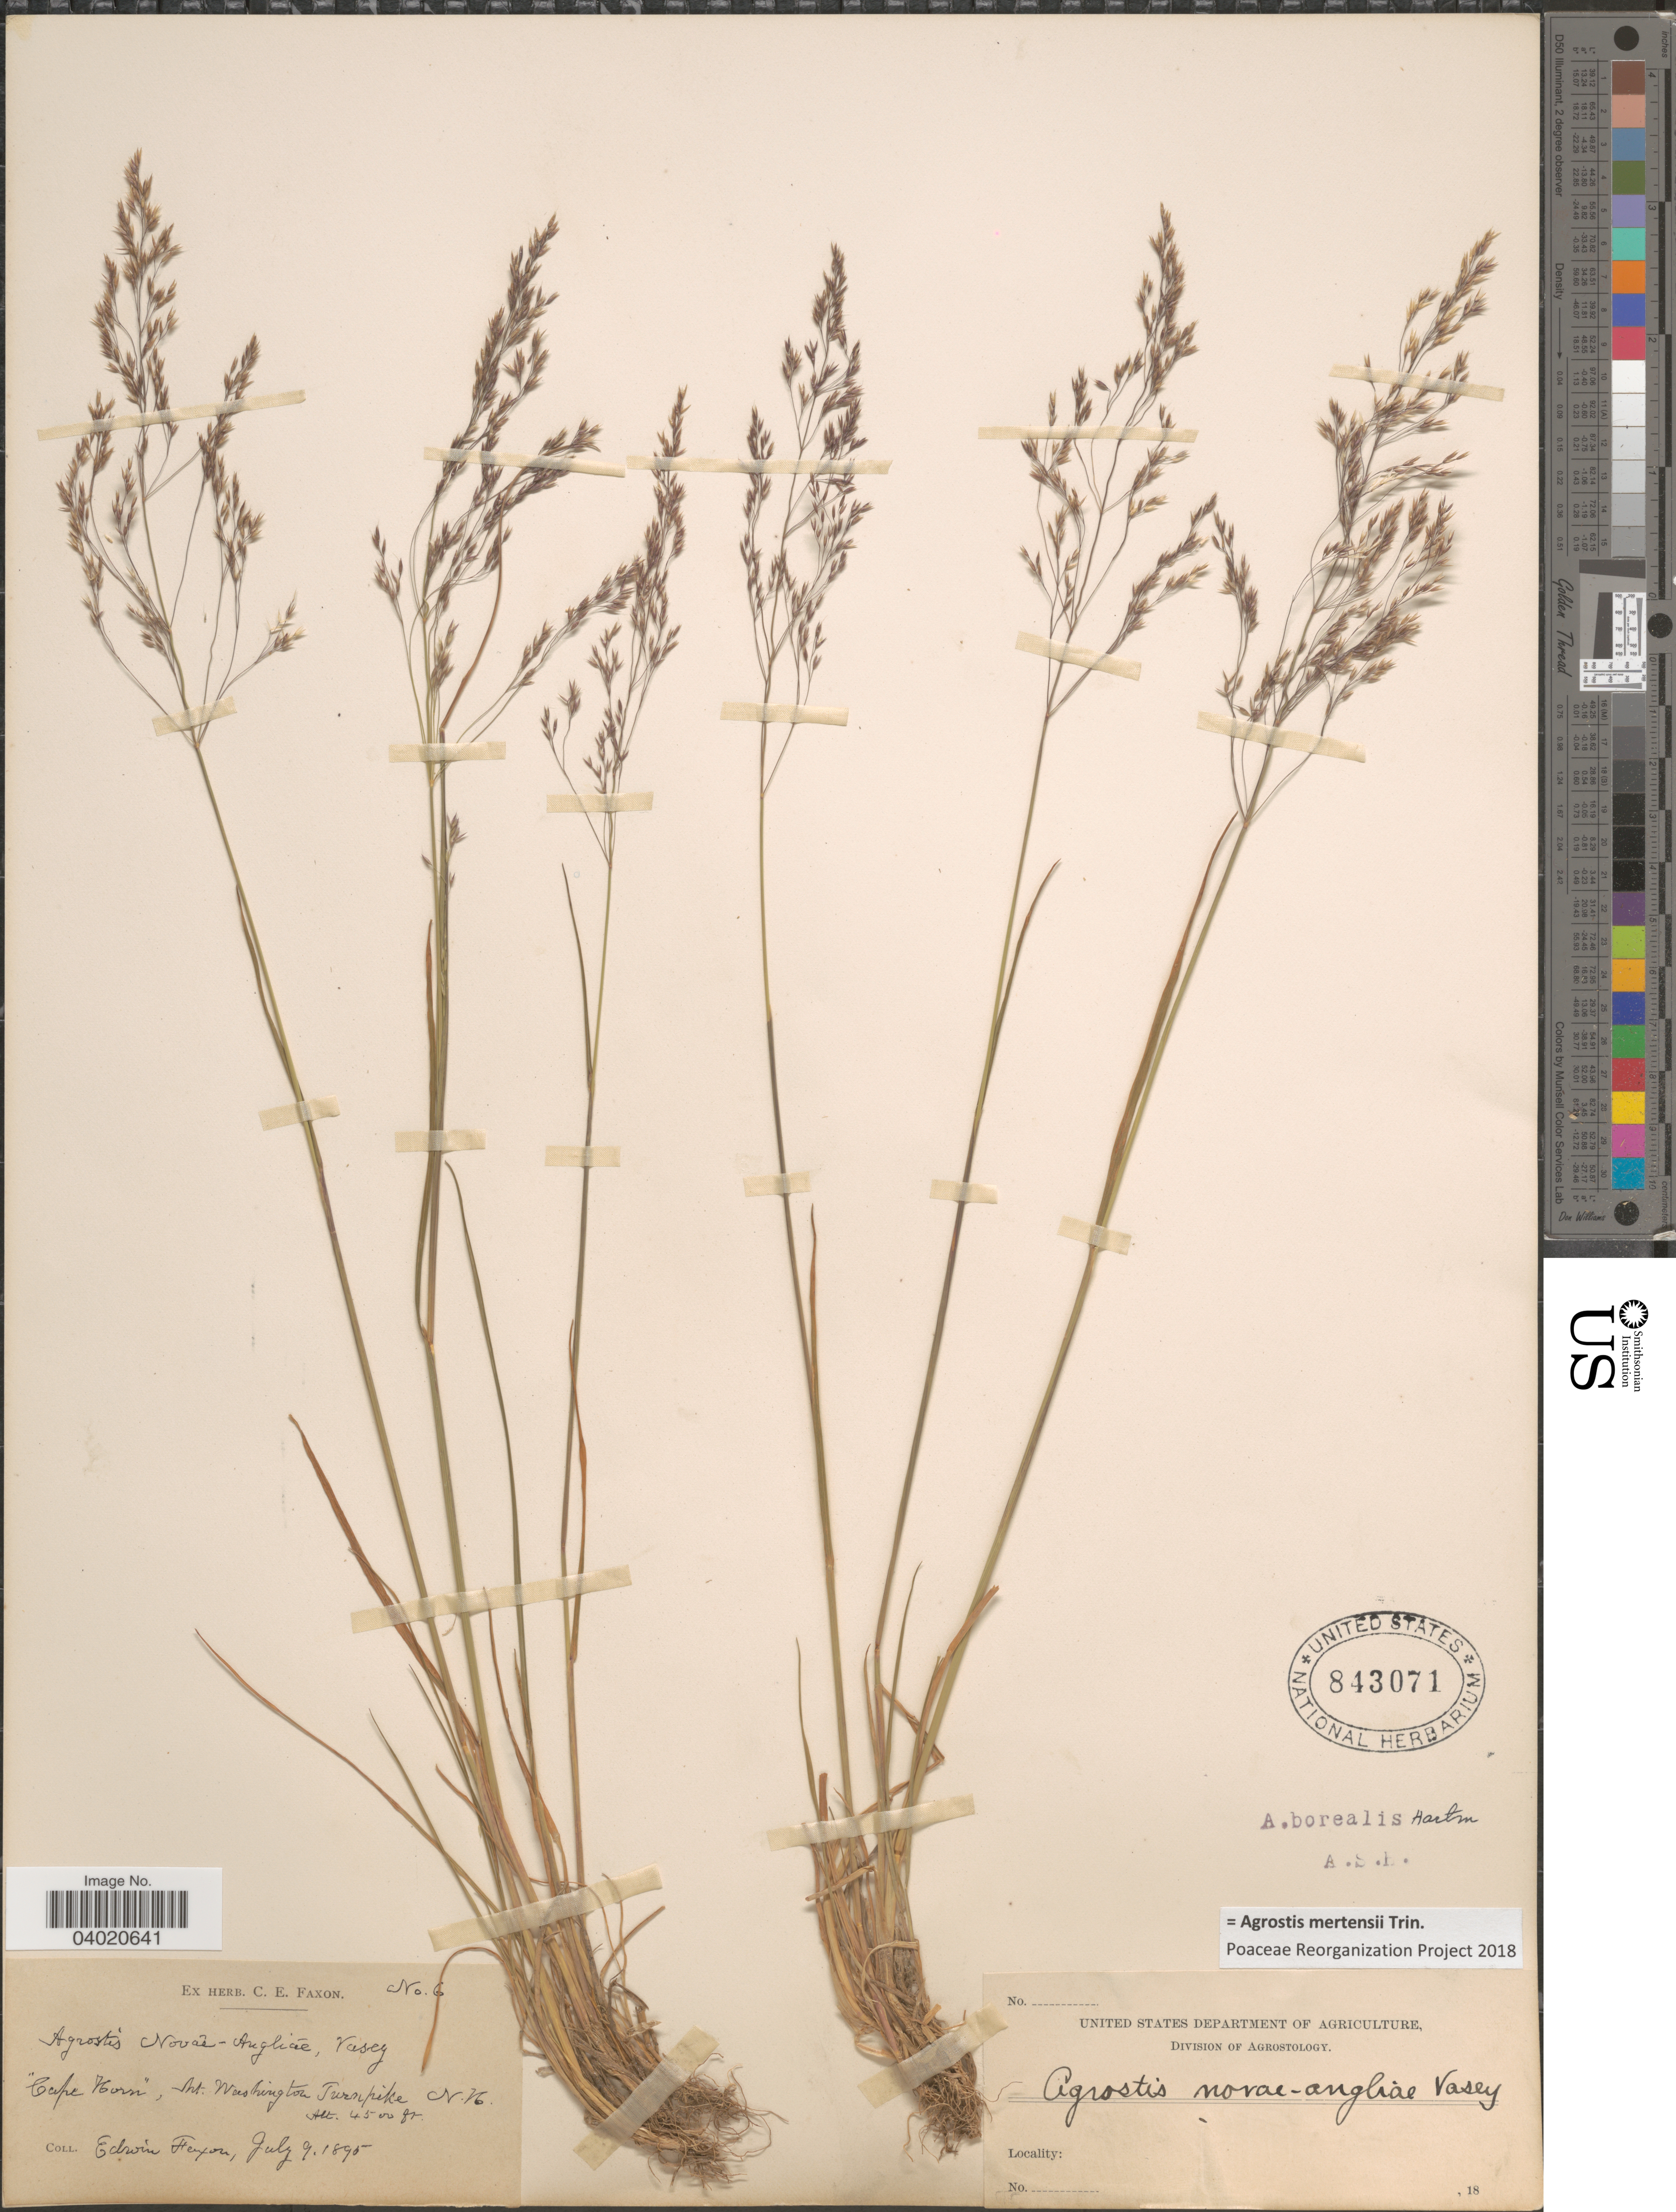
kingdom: Plantae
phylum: Tracheophyta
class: Liliopsida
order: Poales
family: Poaceae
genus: Agrostis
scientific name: Agrostis mertensii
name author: Trin.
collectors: E. Faxon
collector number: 6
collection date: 1895-07-09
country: United States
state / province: New Hampshire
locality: Cape Horn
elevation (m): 1372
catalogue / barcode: US 843071